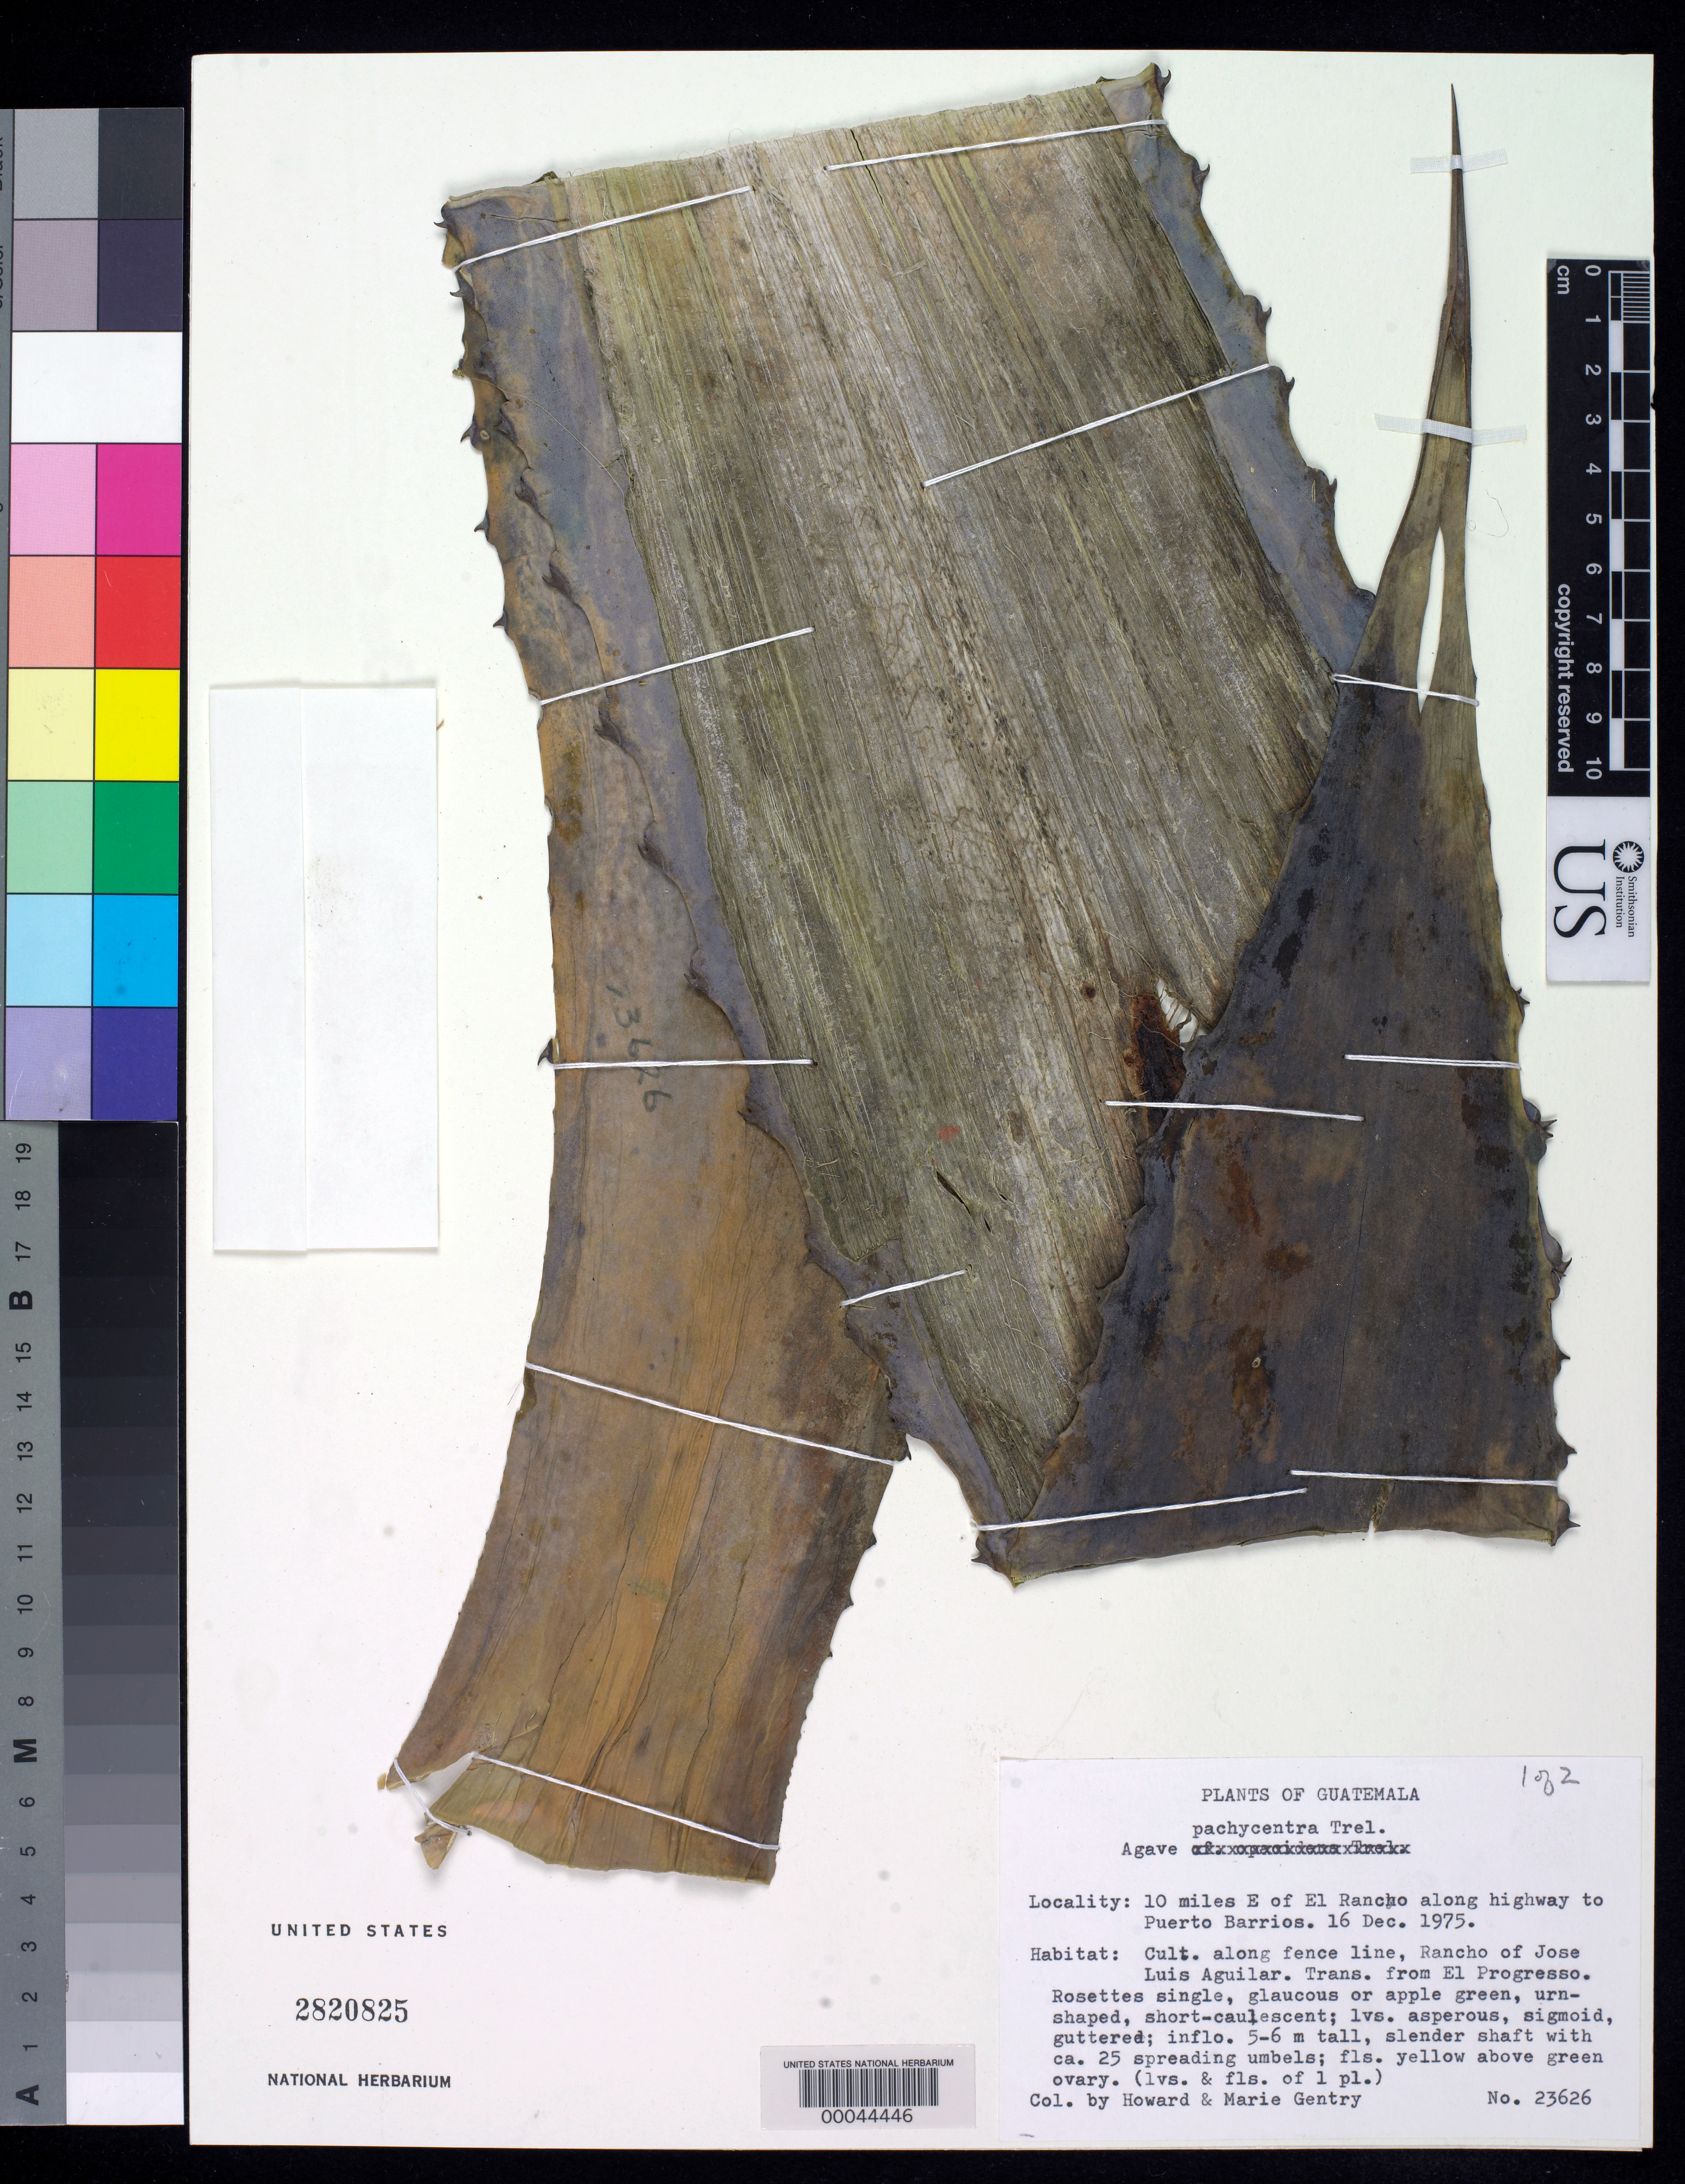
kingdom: Plantae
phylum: Tracheophyta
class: Liliopsida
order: Asparagales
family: Asparagaceae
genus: Agave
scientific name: Agave pachycentra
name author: Trel.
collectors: H. S. Gentry & M. Gentry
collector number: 23626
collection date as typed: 16 Dec 1975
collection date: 1975-12-16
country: Guatemala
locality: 10 E of El Rancho along highway to puero barrios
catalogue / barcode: US 2820825